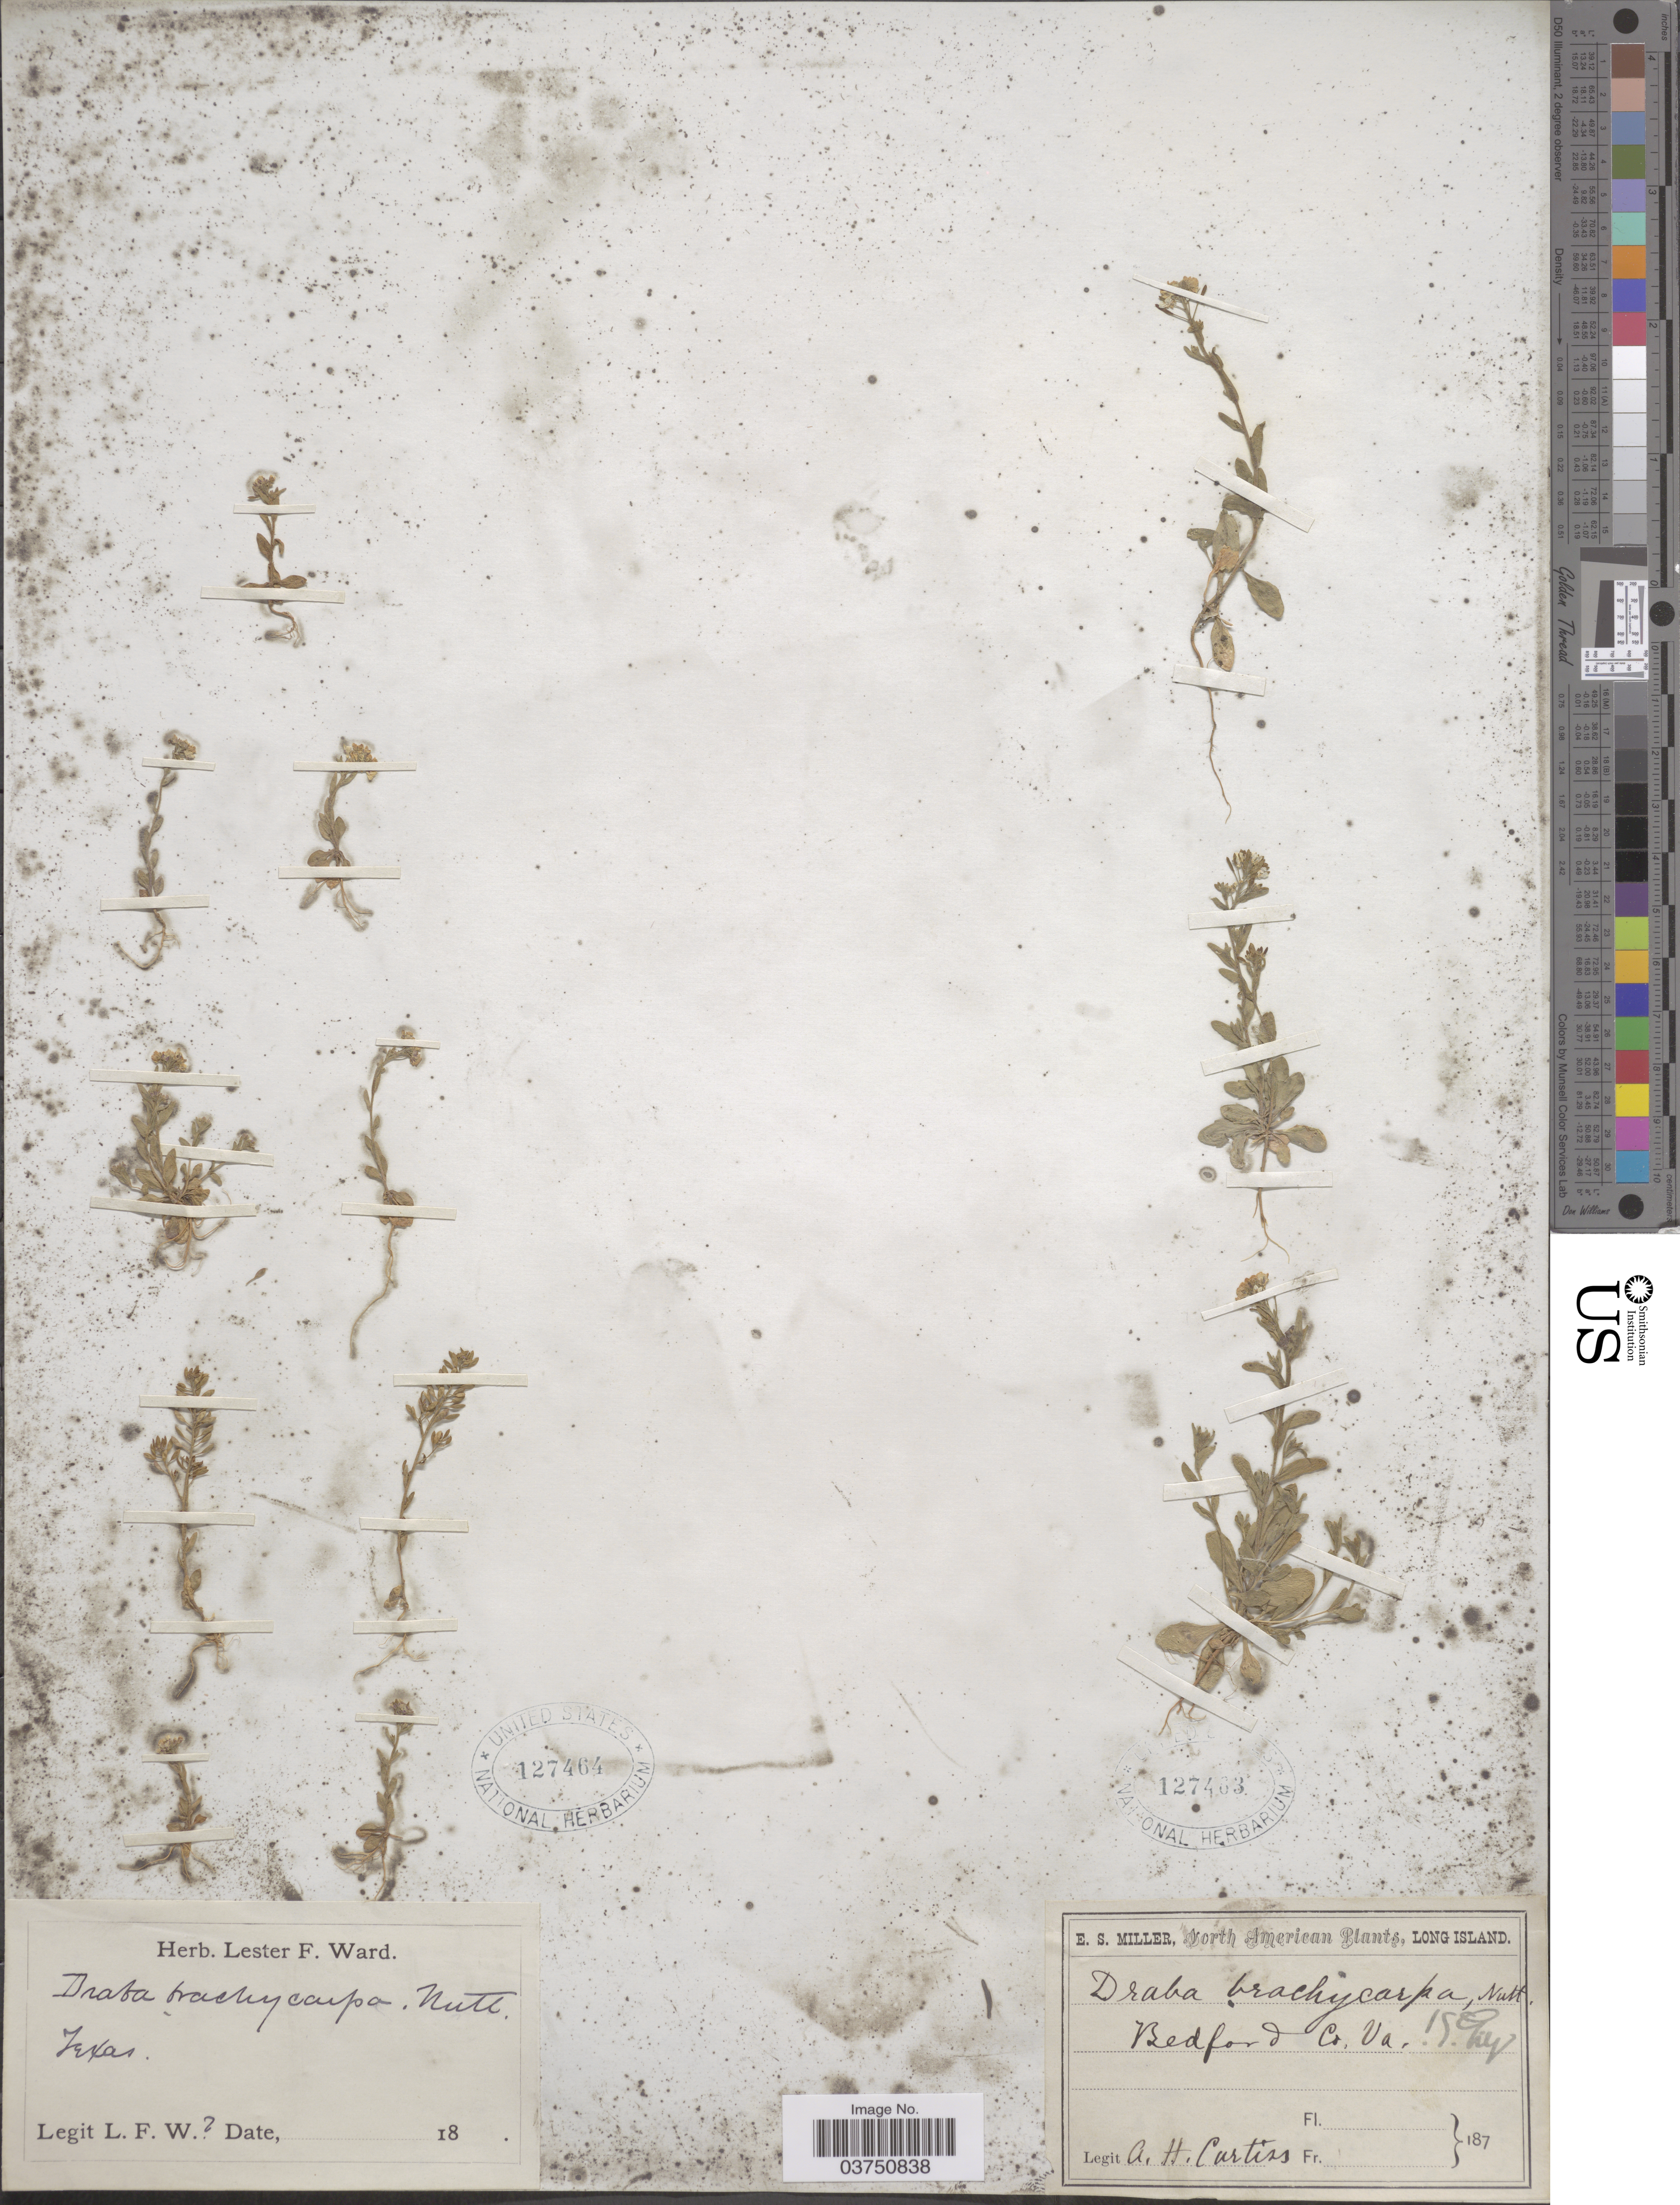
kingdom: Plantae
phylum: Tracheophyta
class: Magnoliopsida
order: Brassicales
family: Brassicaceae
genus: Draba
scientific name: Draba brachycarpa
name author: (Nutt.) Torr. & A. Gray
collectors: A. H. Curtiss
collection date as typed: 187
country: United States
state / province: Virginia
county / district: Bedford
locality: Bedford Co.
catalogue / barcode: US 127463-2